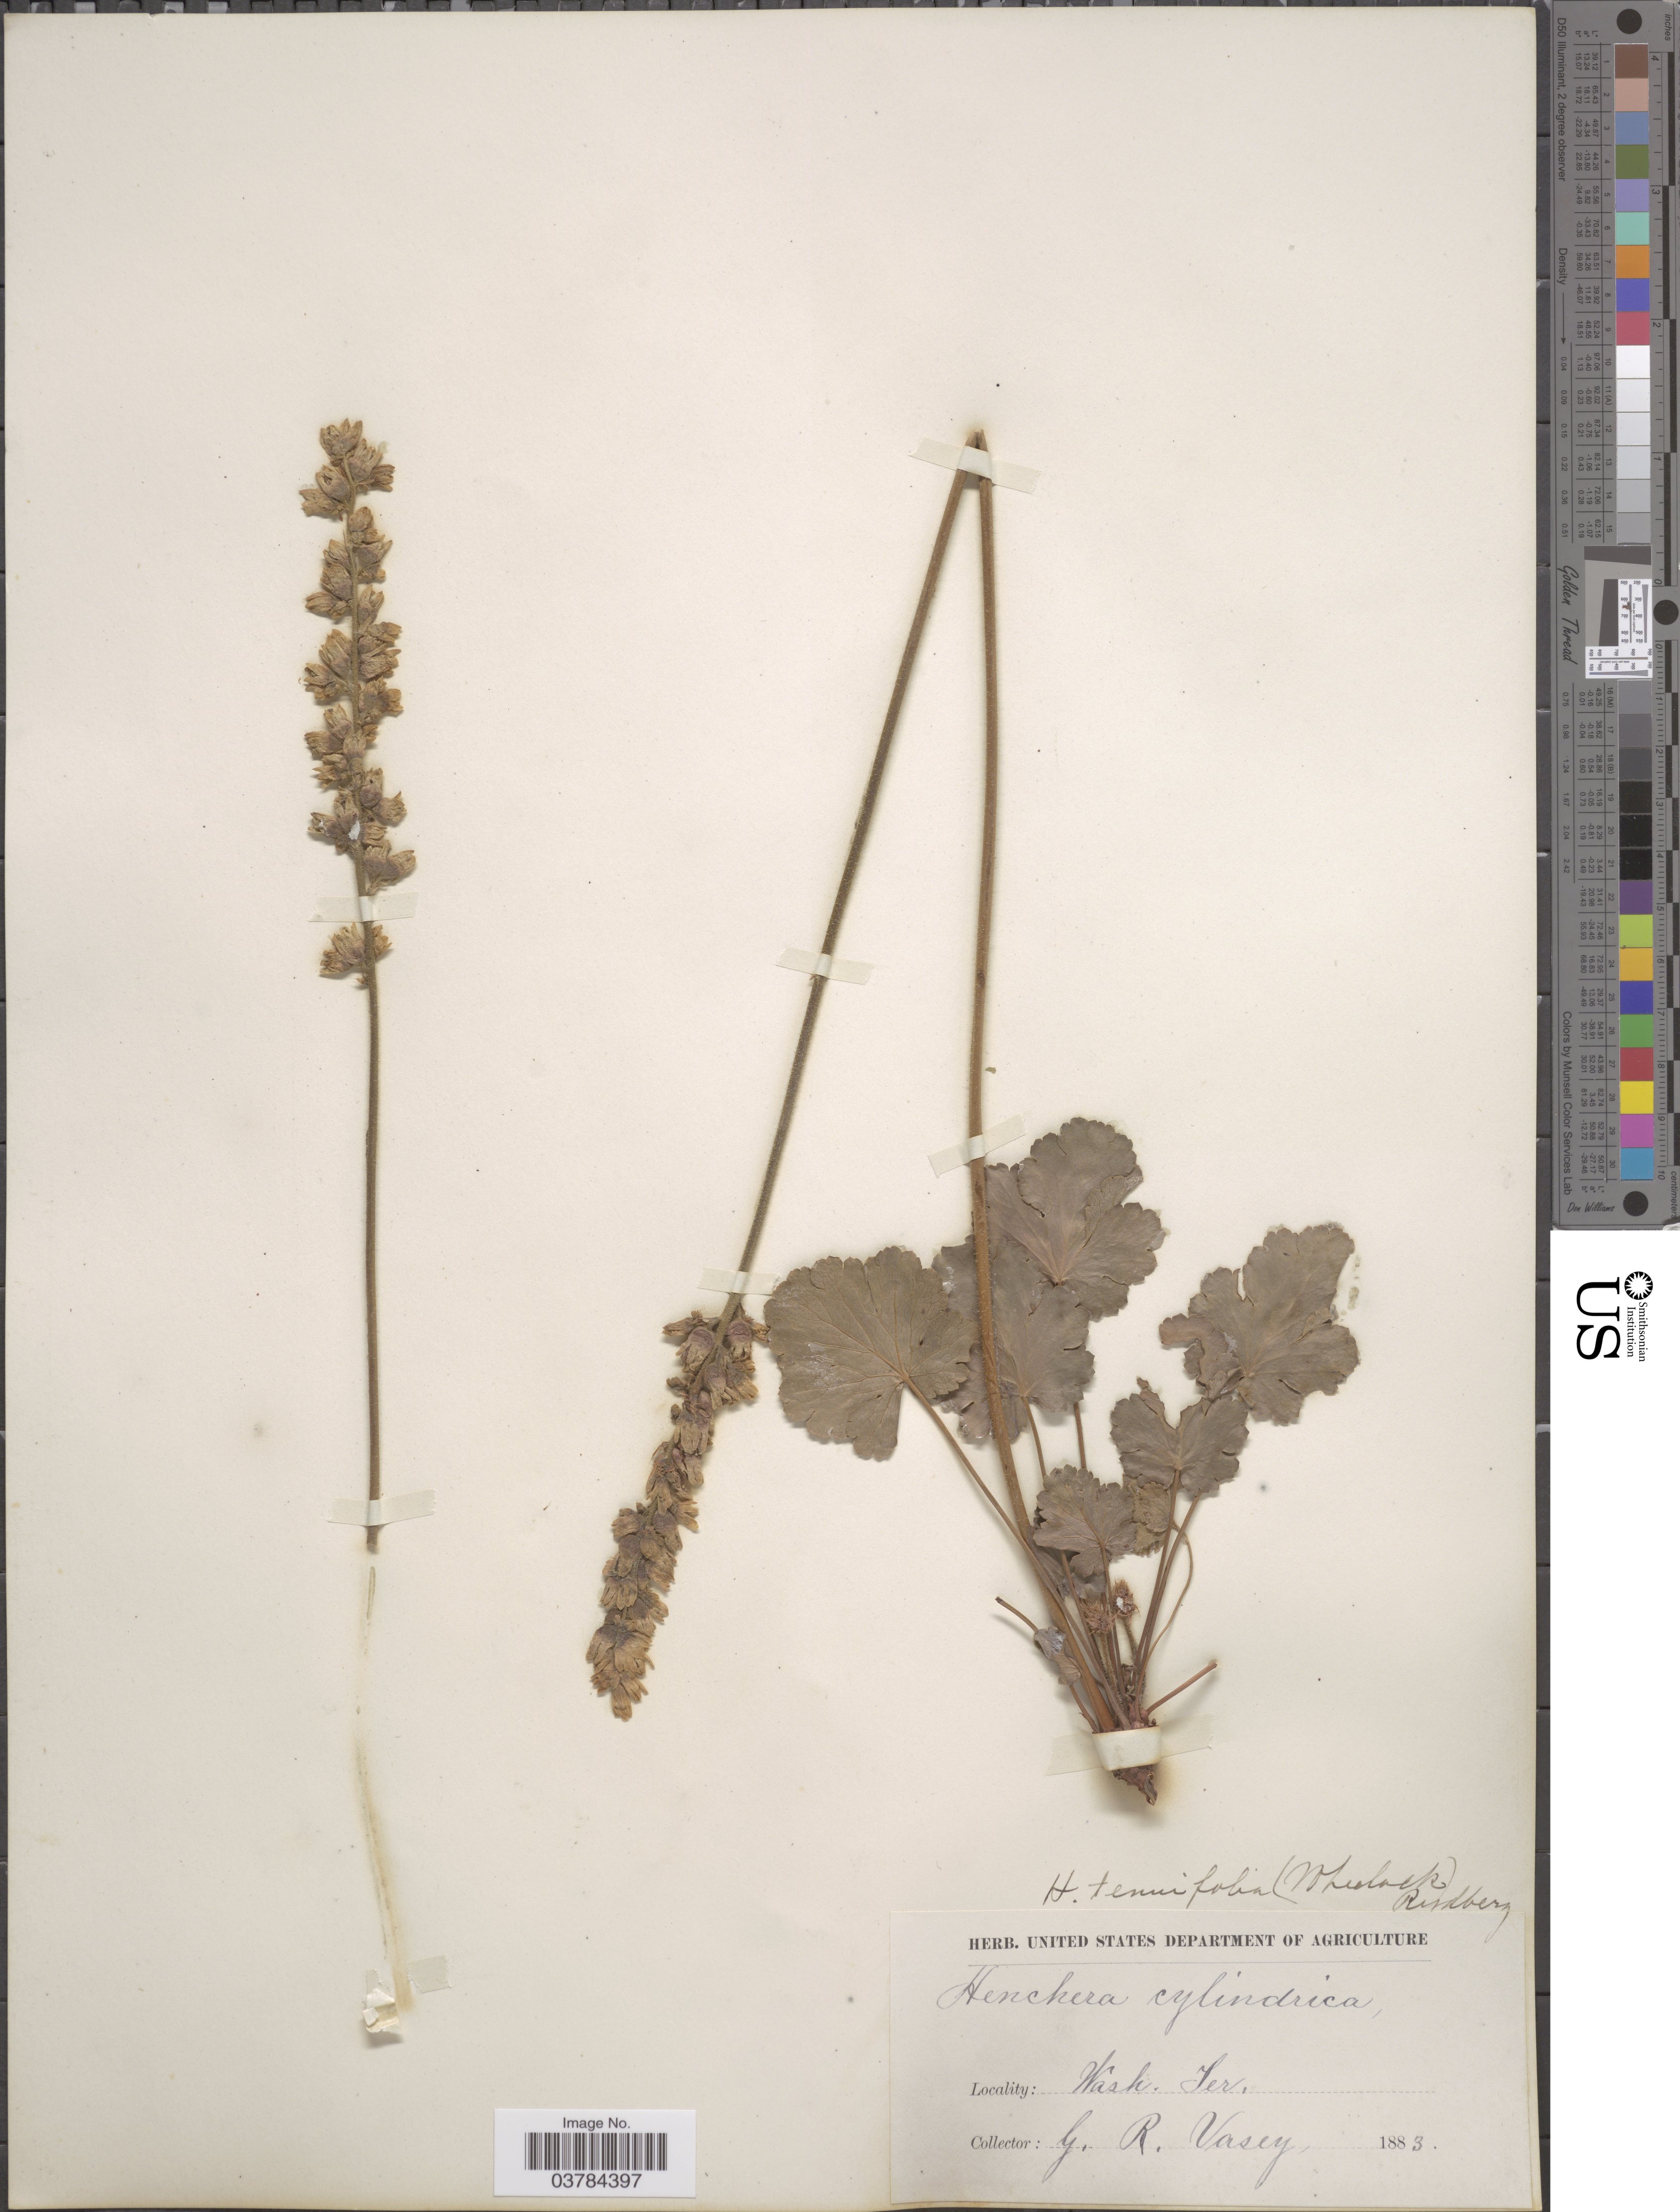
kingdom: Plantae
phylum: Tracheophyta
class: Magnoliopsida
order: Saxifragales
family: Saxifragaceae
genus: Heuchera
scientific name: Heuchera cylindrica var. glabella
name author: (Torr. & A. Gray) Wheelock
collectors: G. R. Vasey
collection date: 1883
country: United States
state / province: Washington